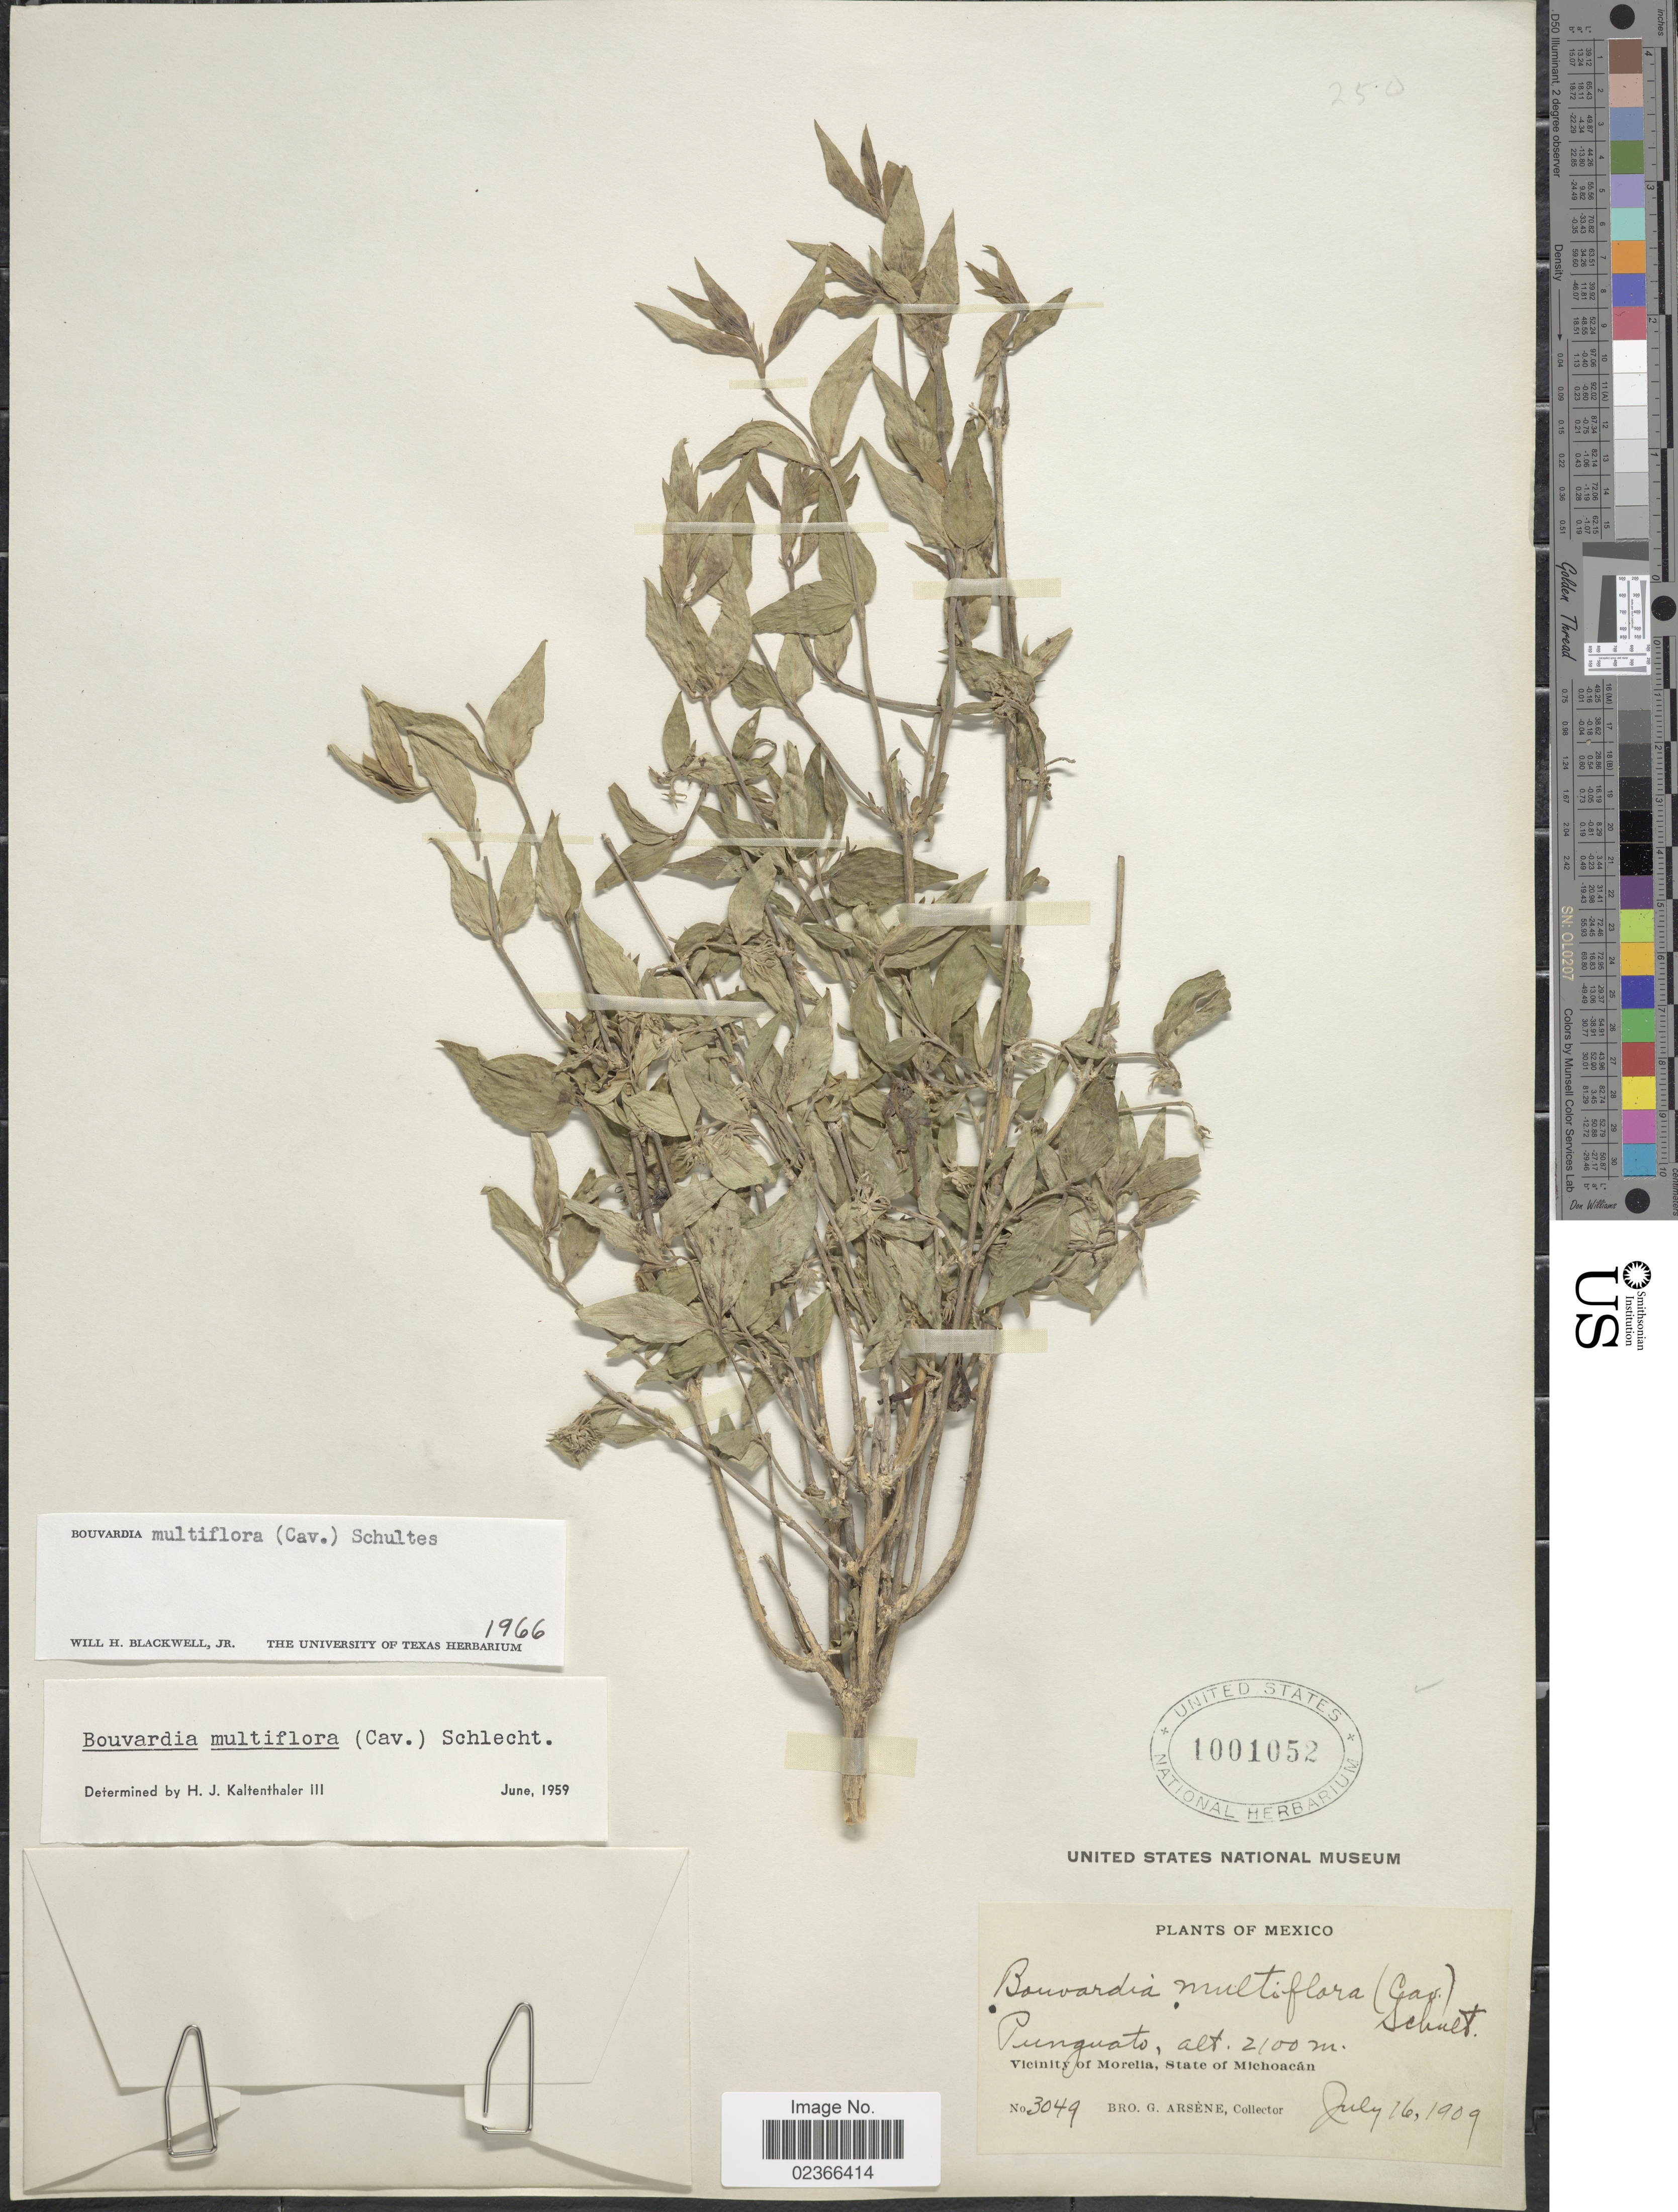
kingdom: Plantae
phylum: Tracheophyta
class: Magnoliopsida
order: Gentianales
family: Rubiaceae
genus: Bouvardia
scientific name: Bouvardia multiflora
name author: (Cav.) Schult.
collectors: Bro. G. Arsène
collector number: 3049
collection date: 1909-07-16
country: Mexico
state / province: Michoacán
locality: Punguato, Vicinity of Morelia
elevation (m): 2100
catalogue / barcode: US 1001052